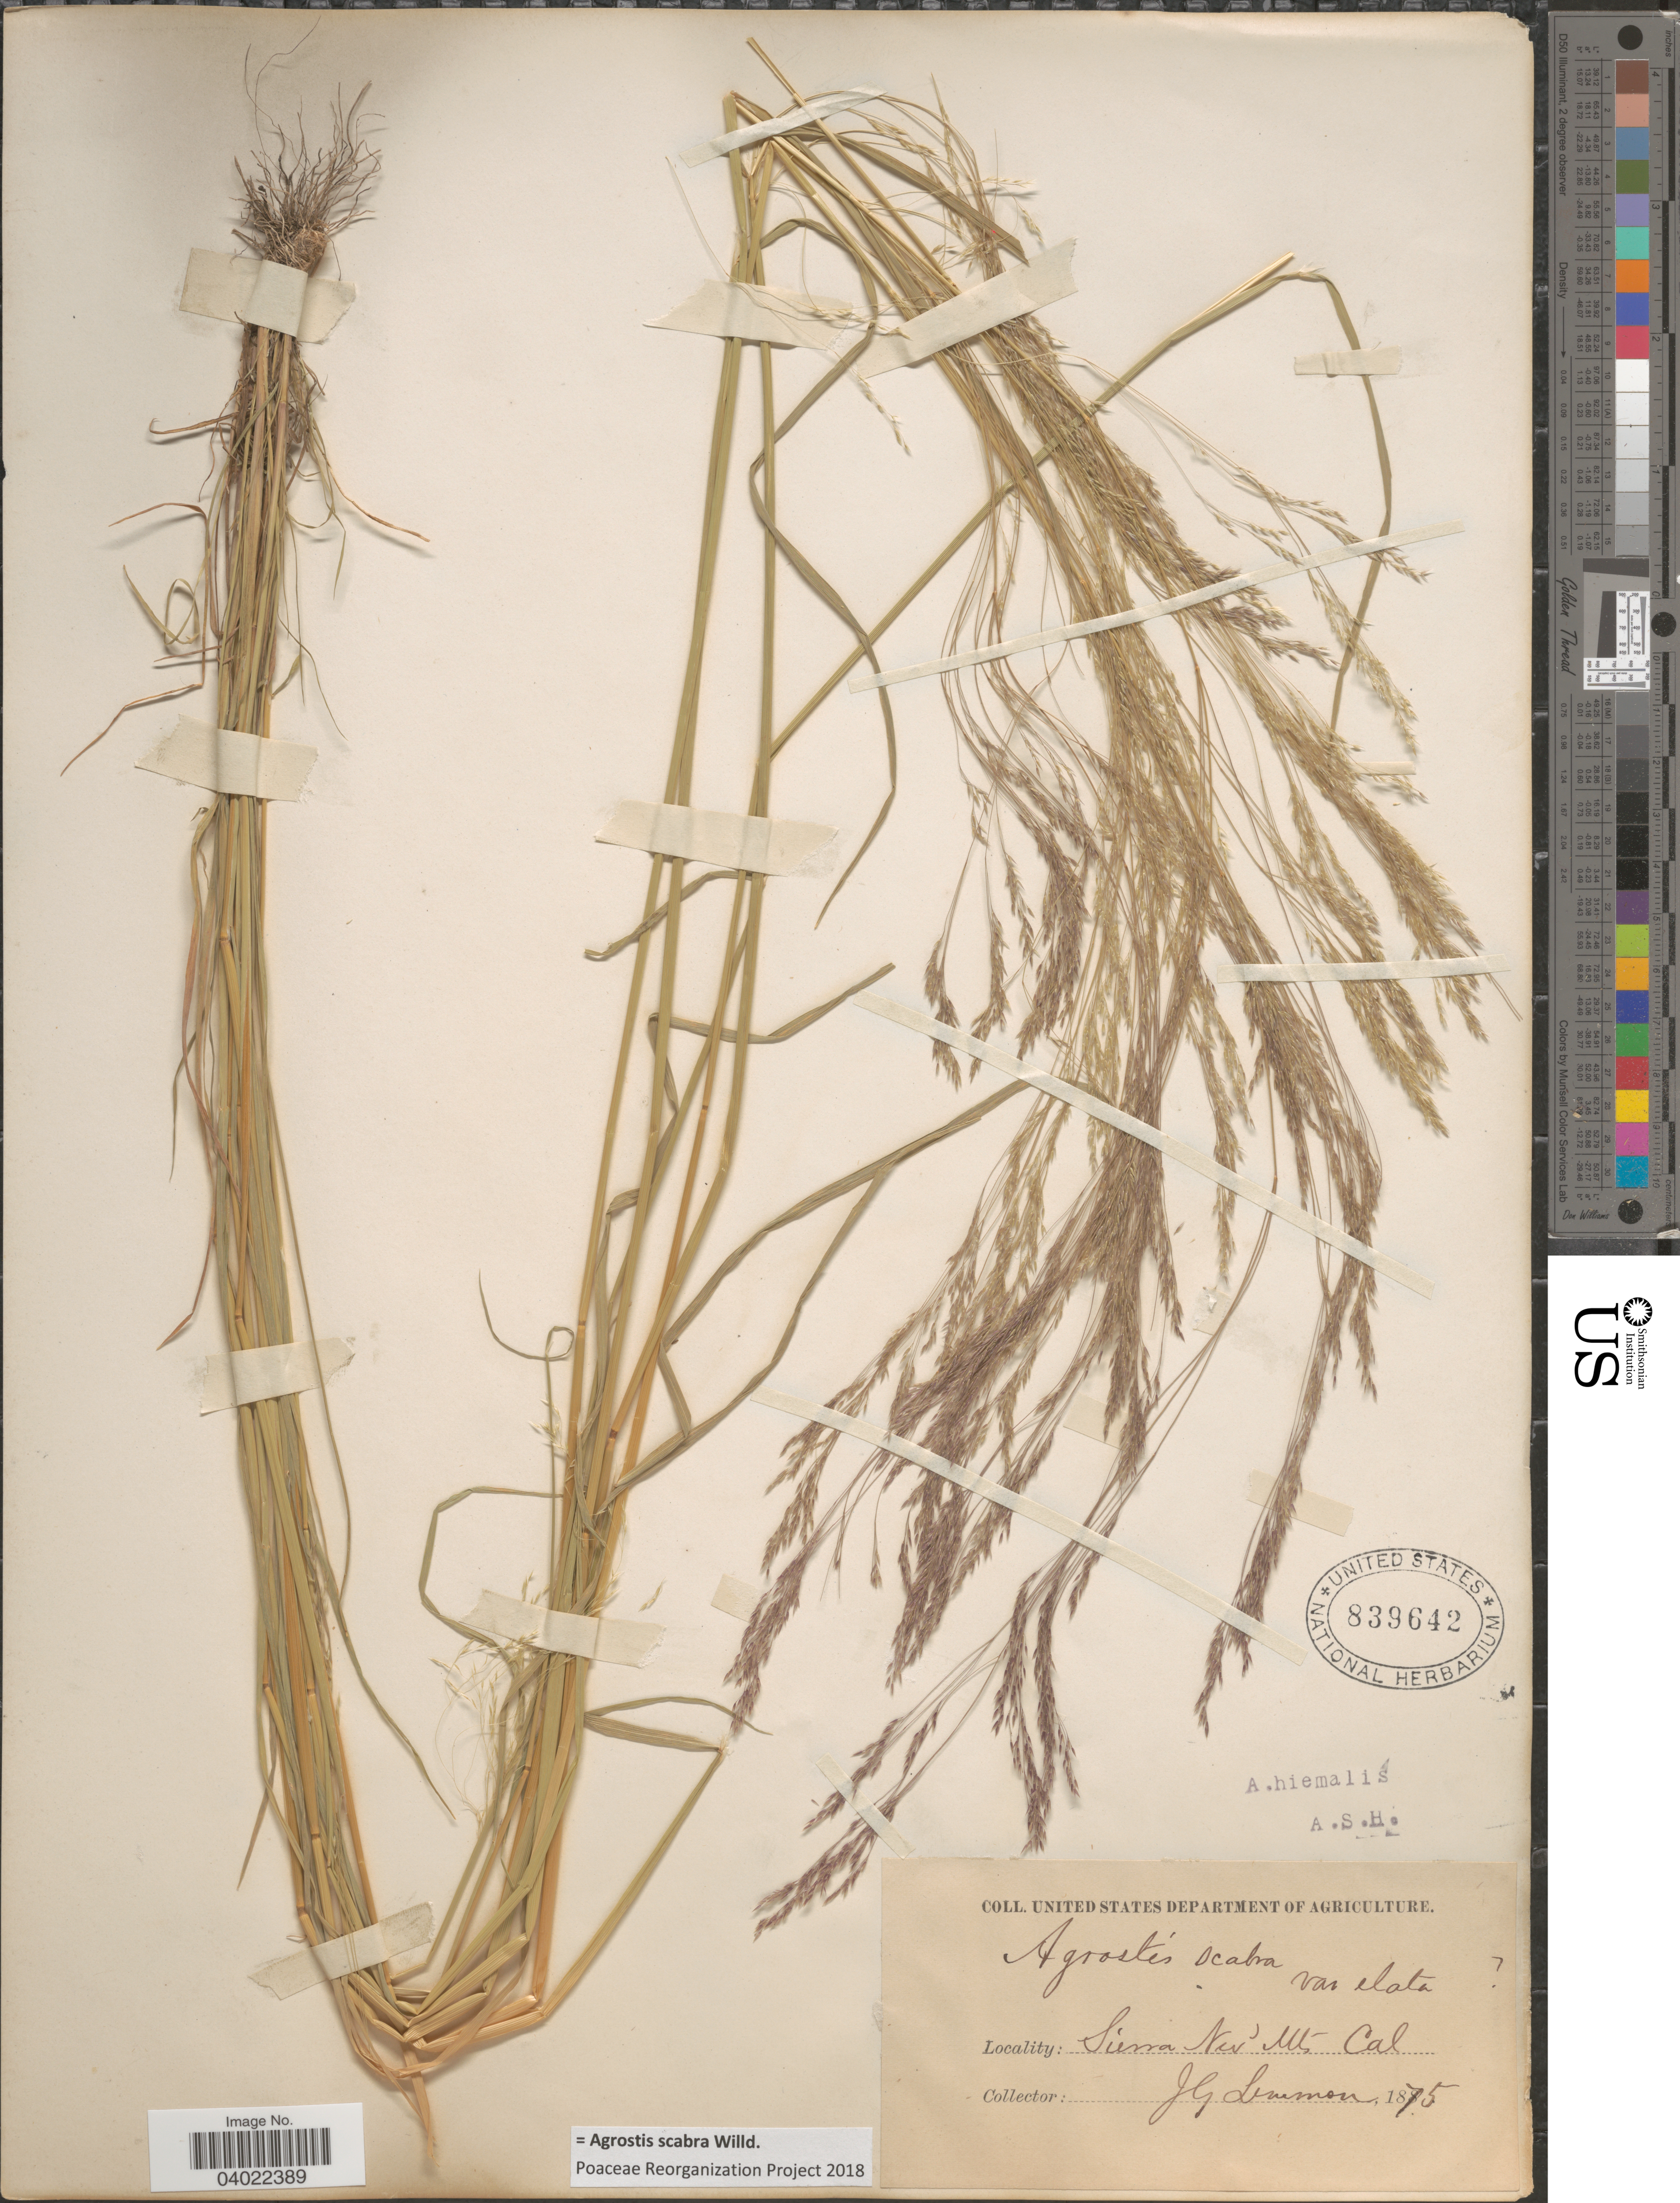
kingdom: Plantae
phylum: Tracheophyta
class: Liliopsida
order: Poales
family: Poaceae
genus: Agrostis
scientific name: Agrostis scabra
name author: Willd.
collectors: J. Lemmon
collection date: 1875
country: United States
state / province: California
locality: Sierra Nev Mts.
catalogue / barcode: US 839642